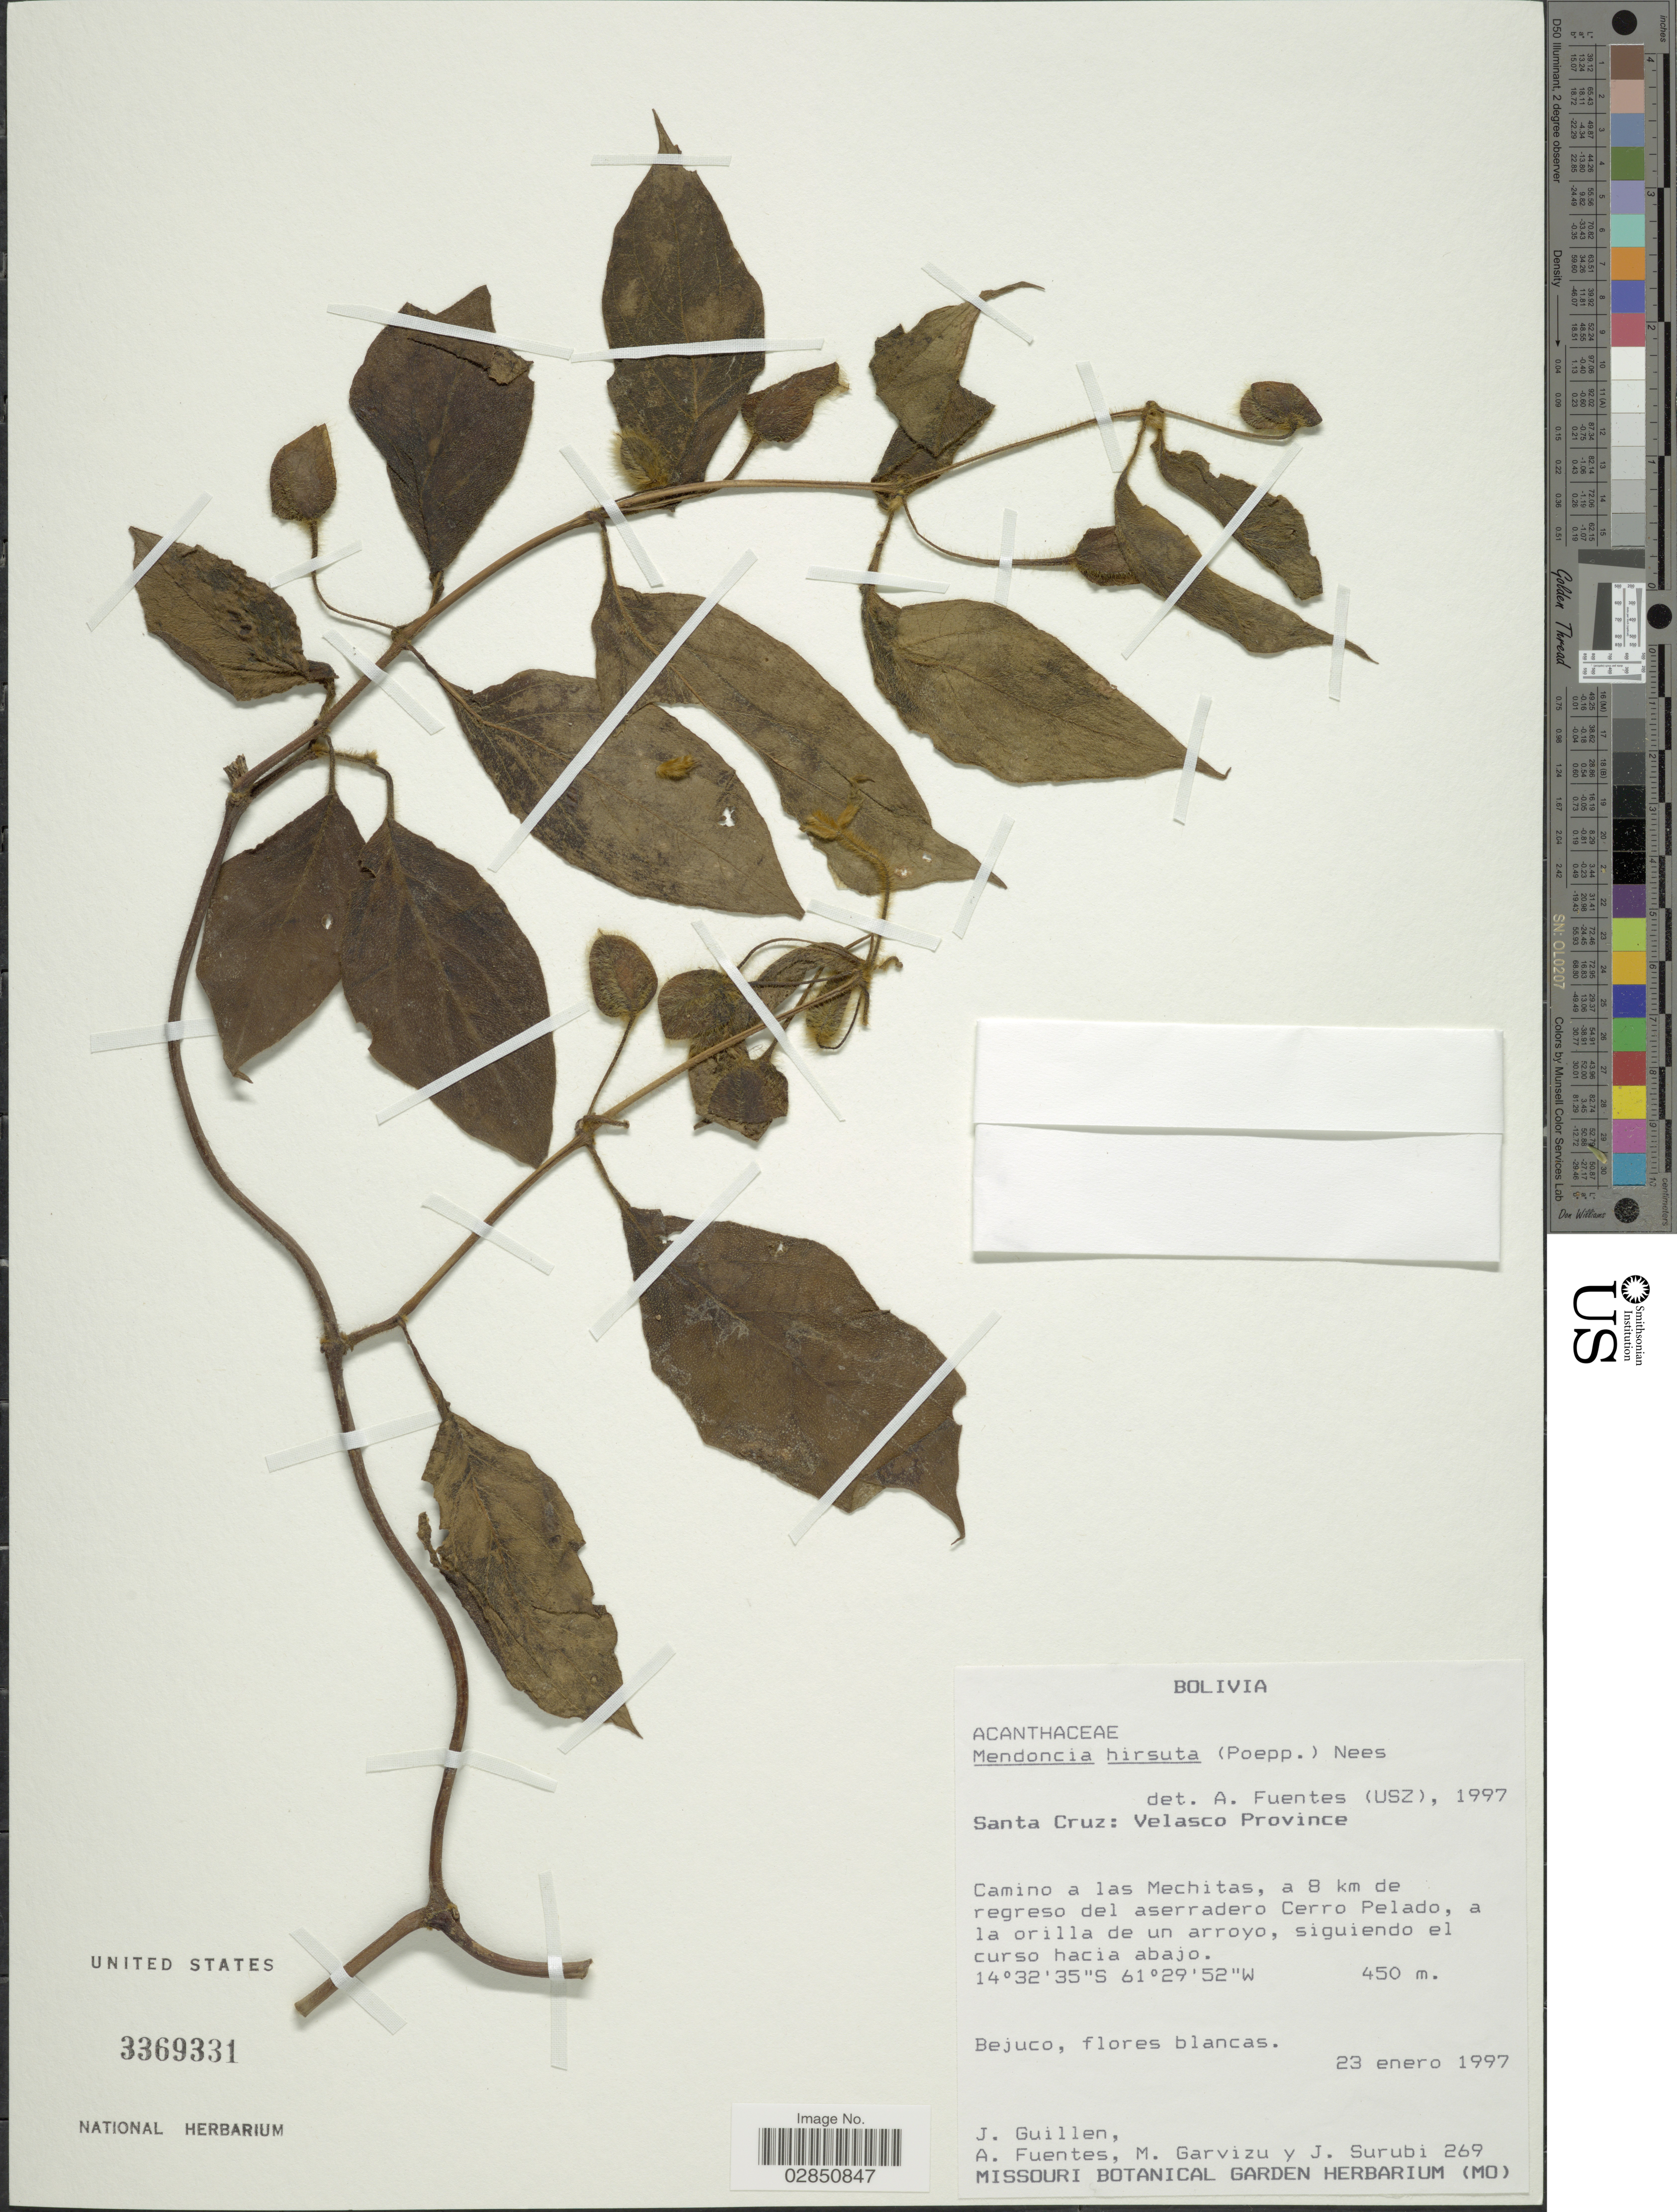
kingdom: Plantae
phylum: Tracheophyta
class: Magnoliopsida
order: Lamiales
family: Acanthaceae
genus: Mendoncia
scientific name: Mendoncia bivalvis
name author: (L. f.) Merr.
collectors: J. Guillén, A. Fuentes, M. Garvizu & J. Surubi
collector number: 269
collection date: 1997-01-23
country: Bolivia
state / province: Santa Cruz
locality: Velasco Province. Camino a las Mechitas, a 8 km de regreso del aserradero Cerro Pelado, a la orilla de un arroyo, siguiendo el curso hacia abajo.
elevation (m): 450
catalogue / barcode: US 3369331